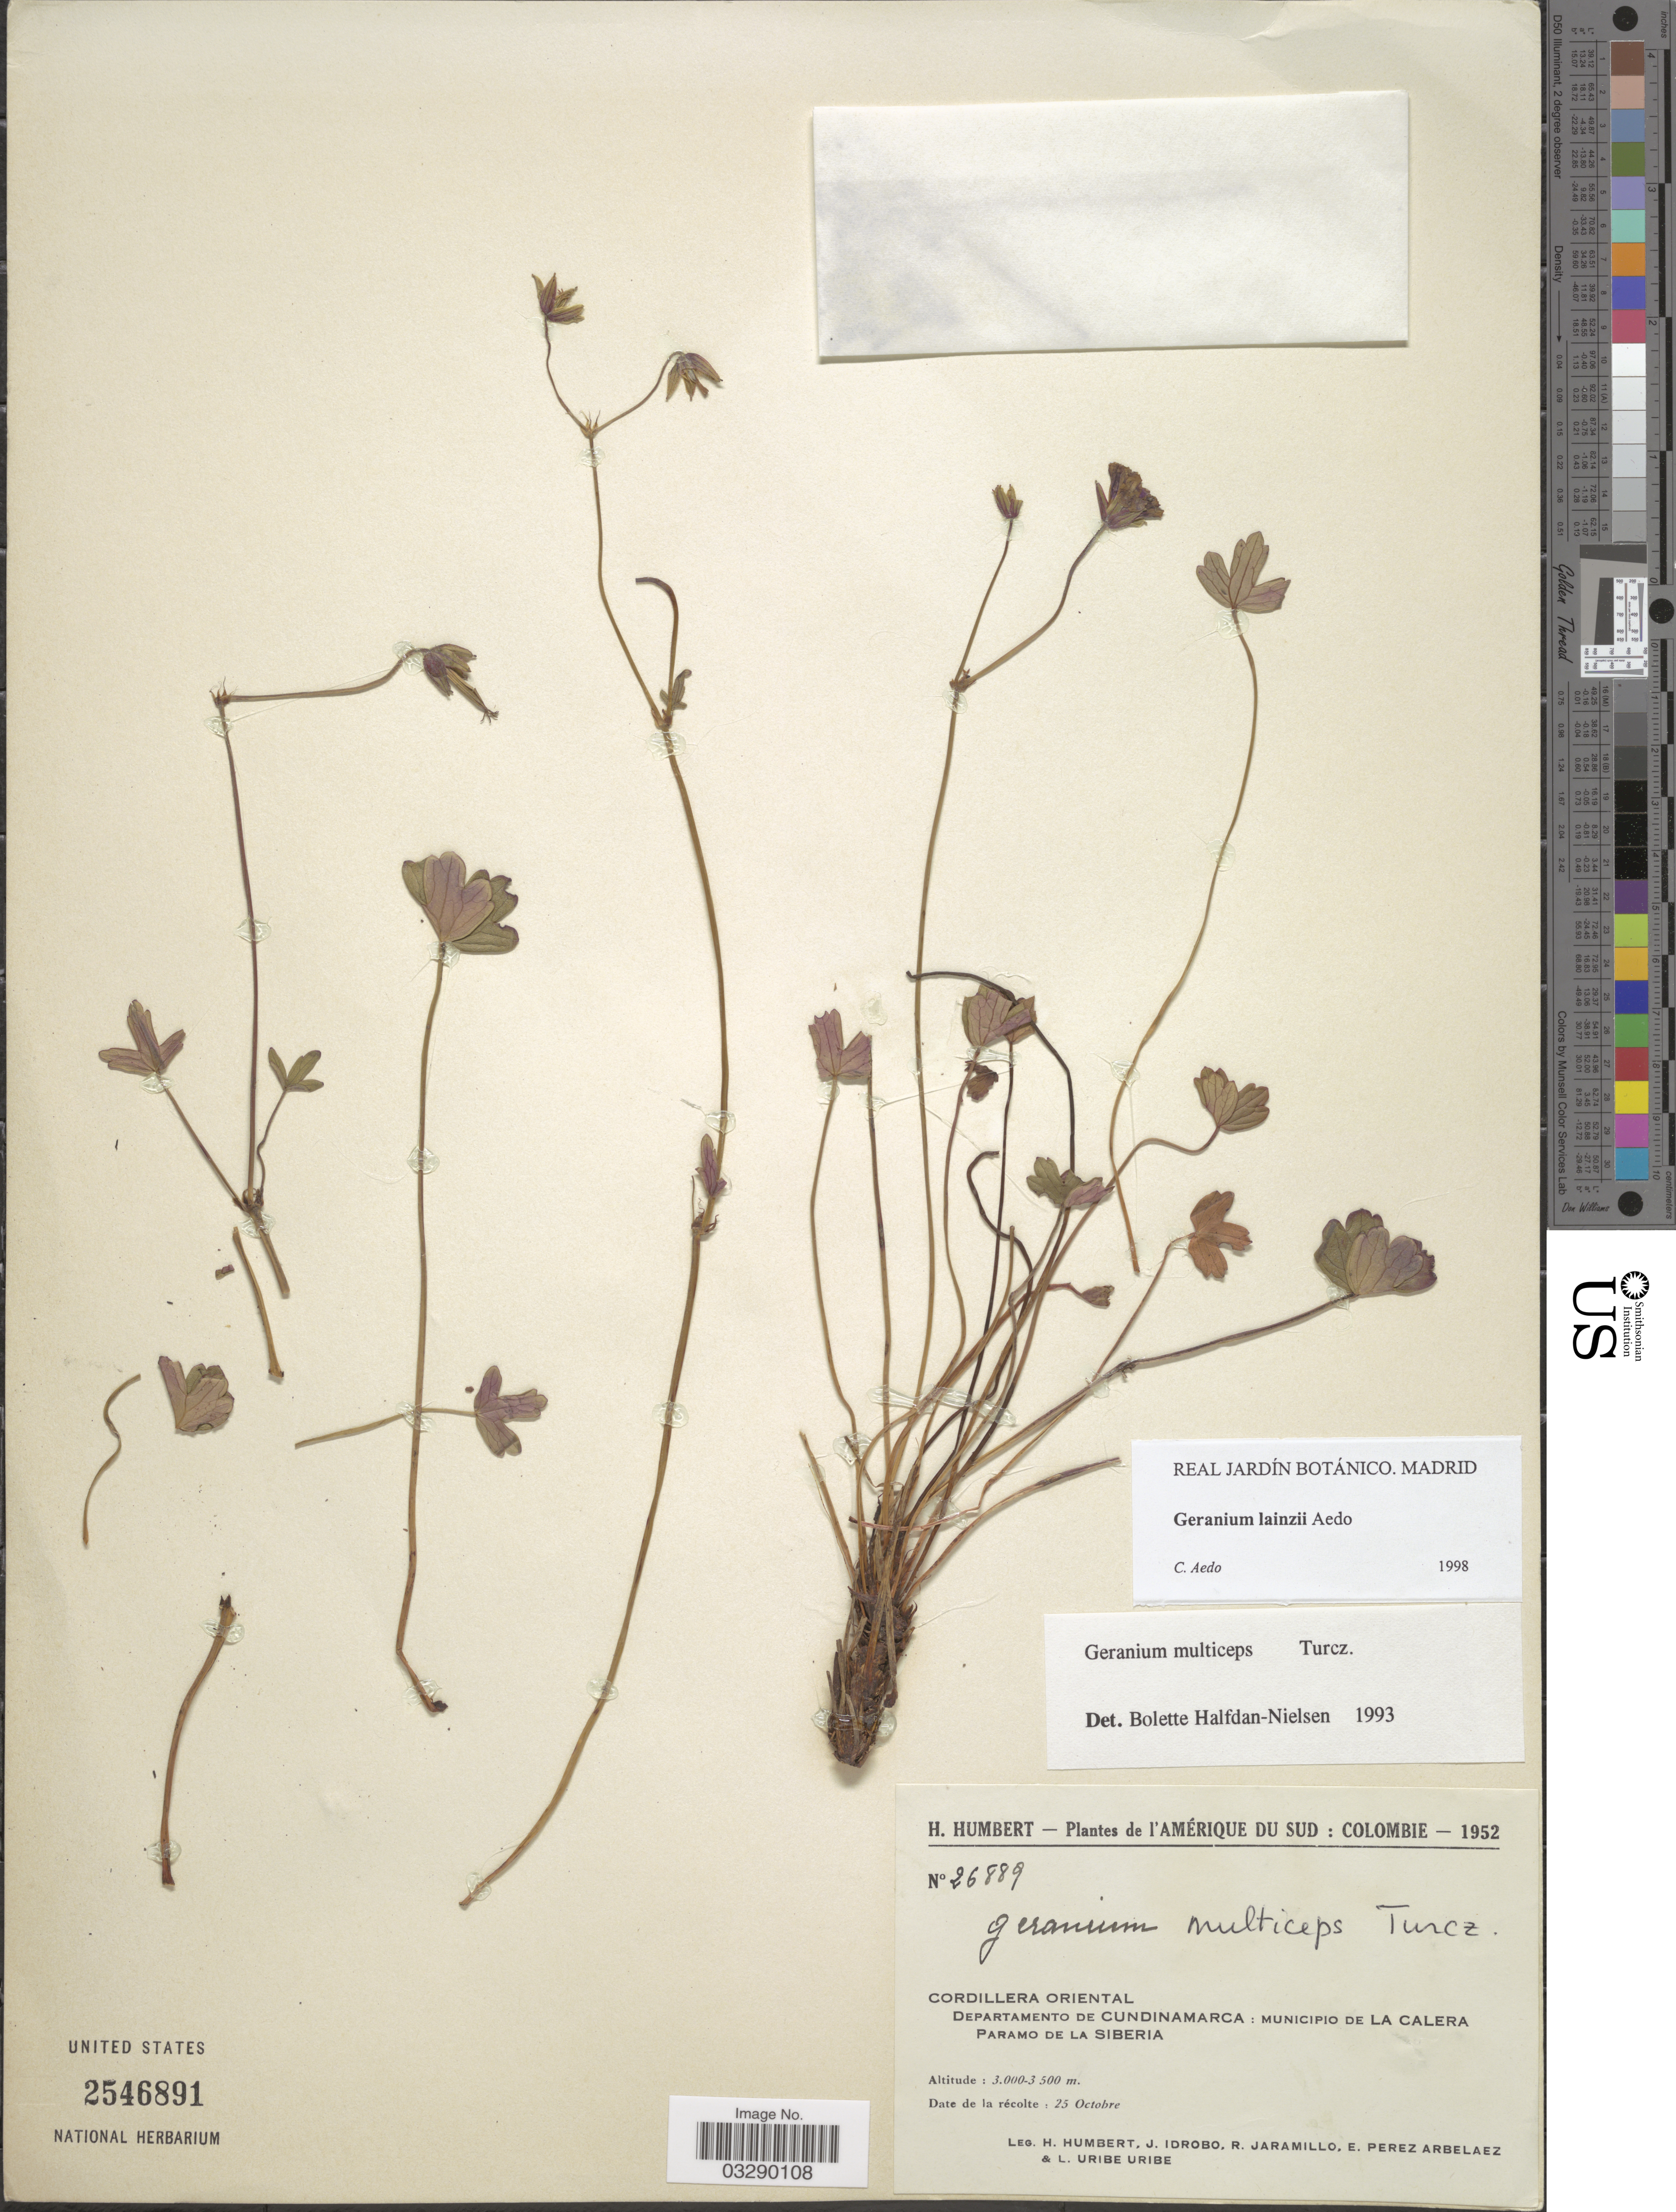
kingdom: Plantae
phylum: Tracheophyta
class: Magnoliopsida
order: Geraniales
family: Geraniaceae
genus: Geranium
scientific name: Geranium lainzii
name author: Aedo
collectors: H. Humbert, J. M. Idrobo, R. Jaramillo, E. Pérez Arbeláez & U. Uribe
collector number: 26889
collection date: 1952-10-25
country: Colombia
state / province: Cundinamarca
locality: Cordillera Oriental. Departamento de Cundinamarca: Municipio de La Calera Paramo de La Siberia.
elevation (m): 3000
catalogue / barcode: US 2546891